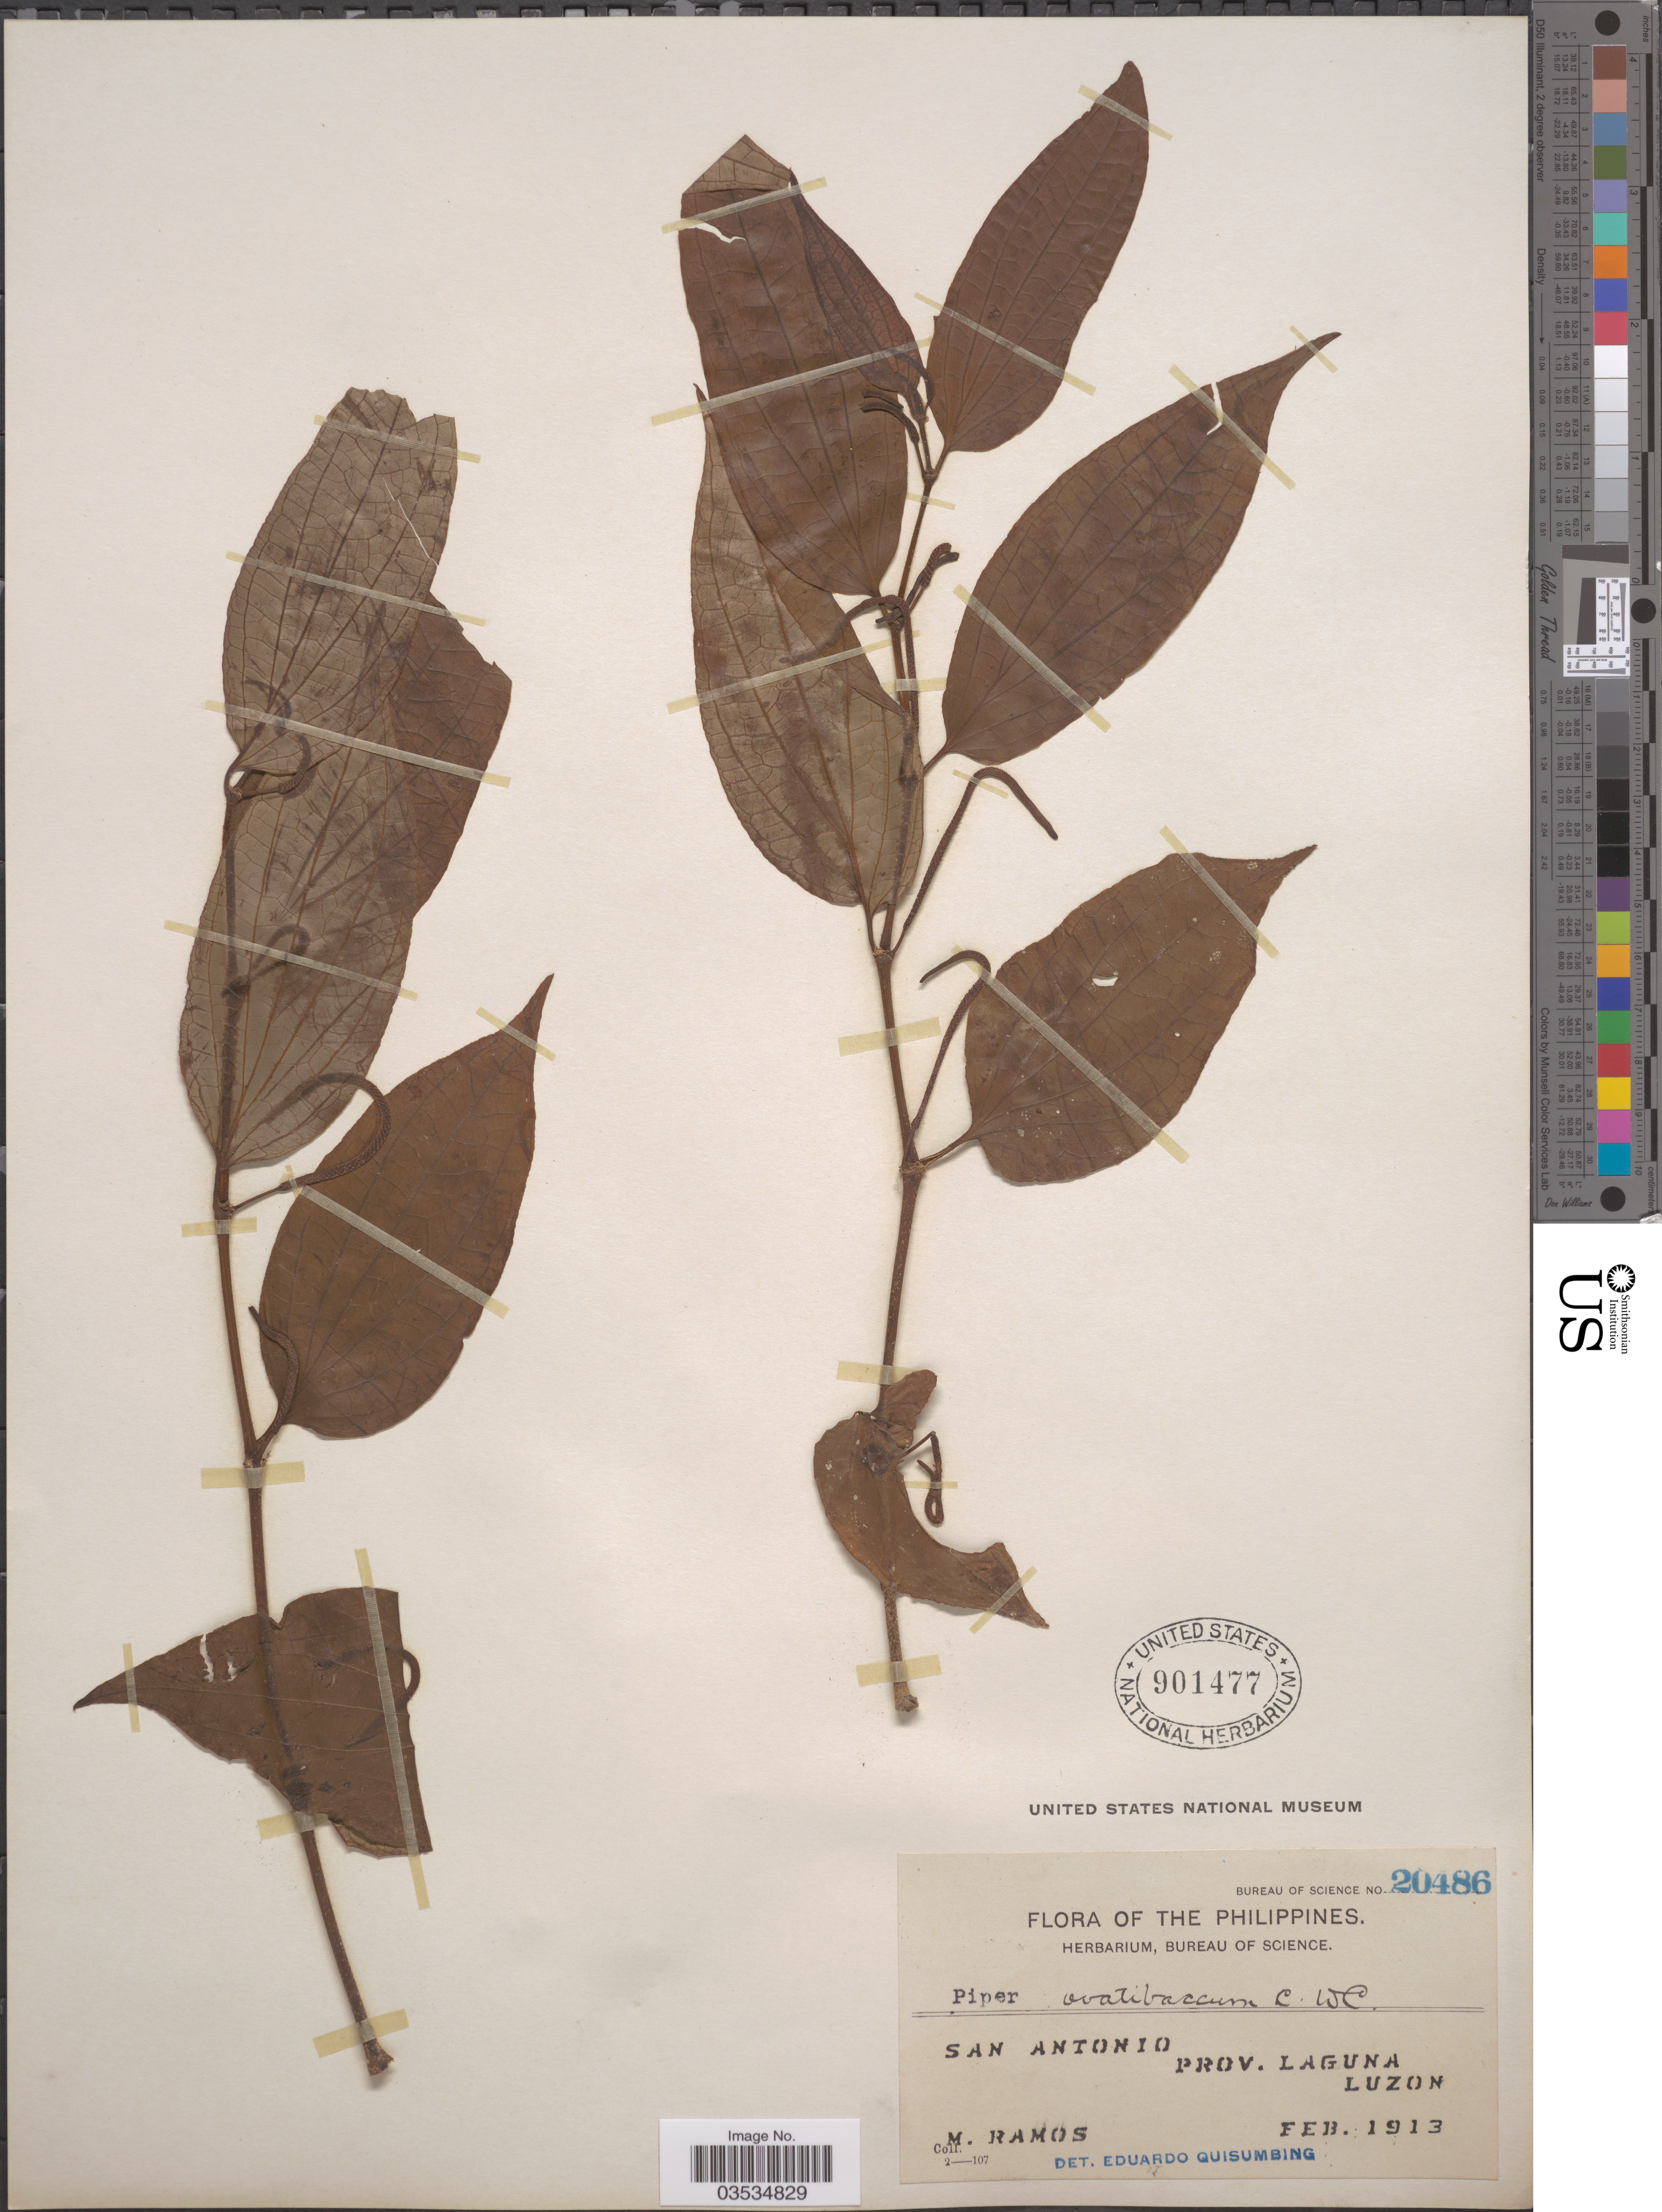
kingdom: Plantae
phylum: Tracheophyta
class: Magnoliopsida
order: Piperales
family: Piperaceae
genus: Piper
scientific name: Piper ovatibaccum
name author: C. DC. in Elmer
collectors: M. Ramos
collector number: Bureau of Science 20486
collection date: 1913-02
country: Philippines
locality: San Antonio. Prov. Laguna. Luzon.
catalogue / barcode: US 901477